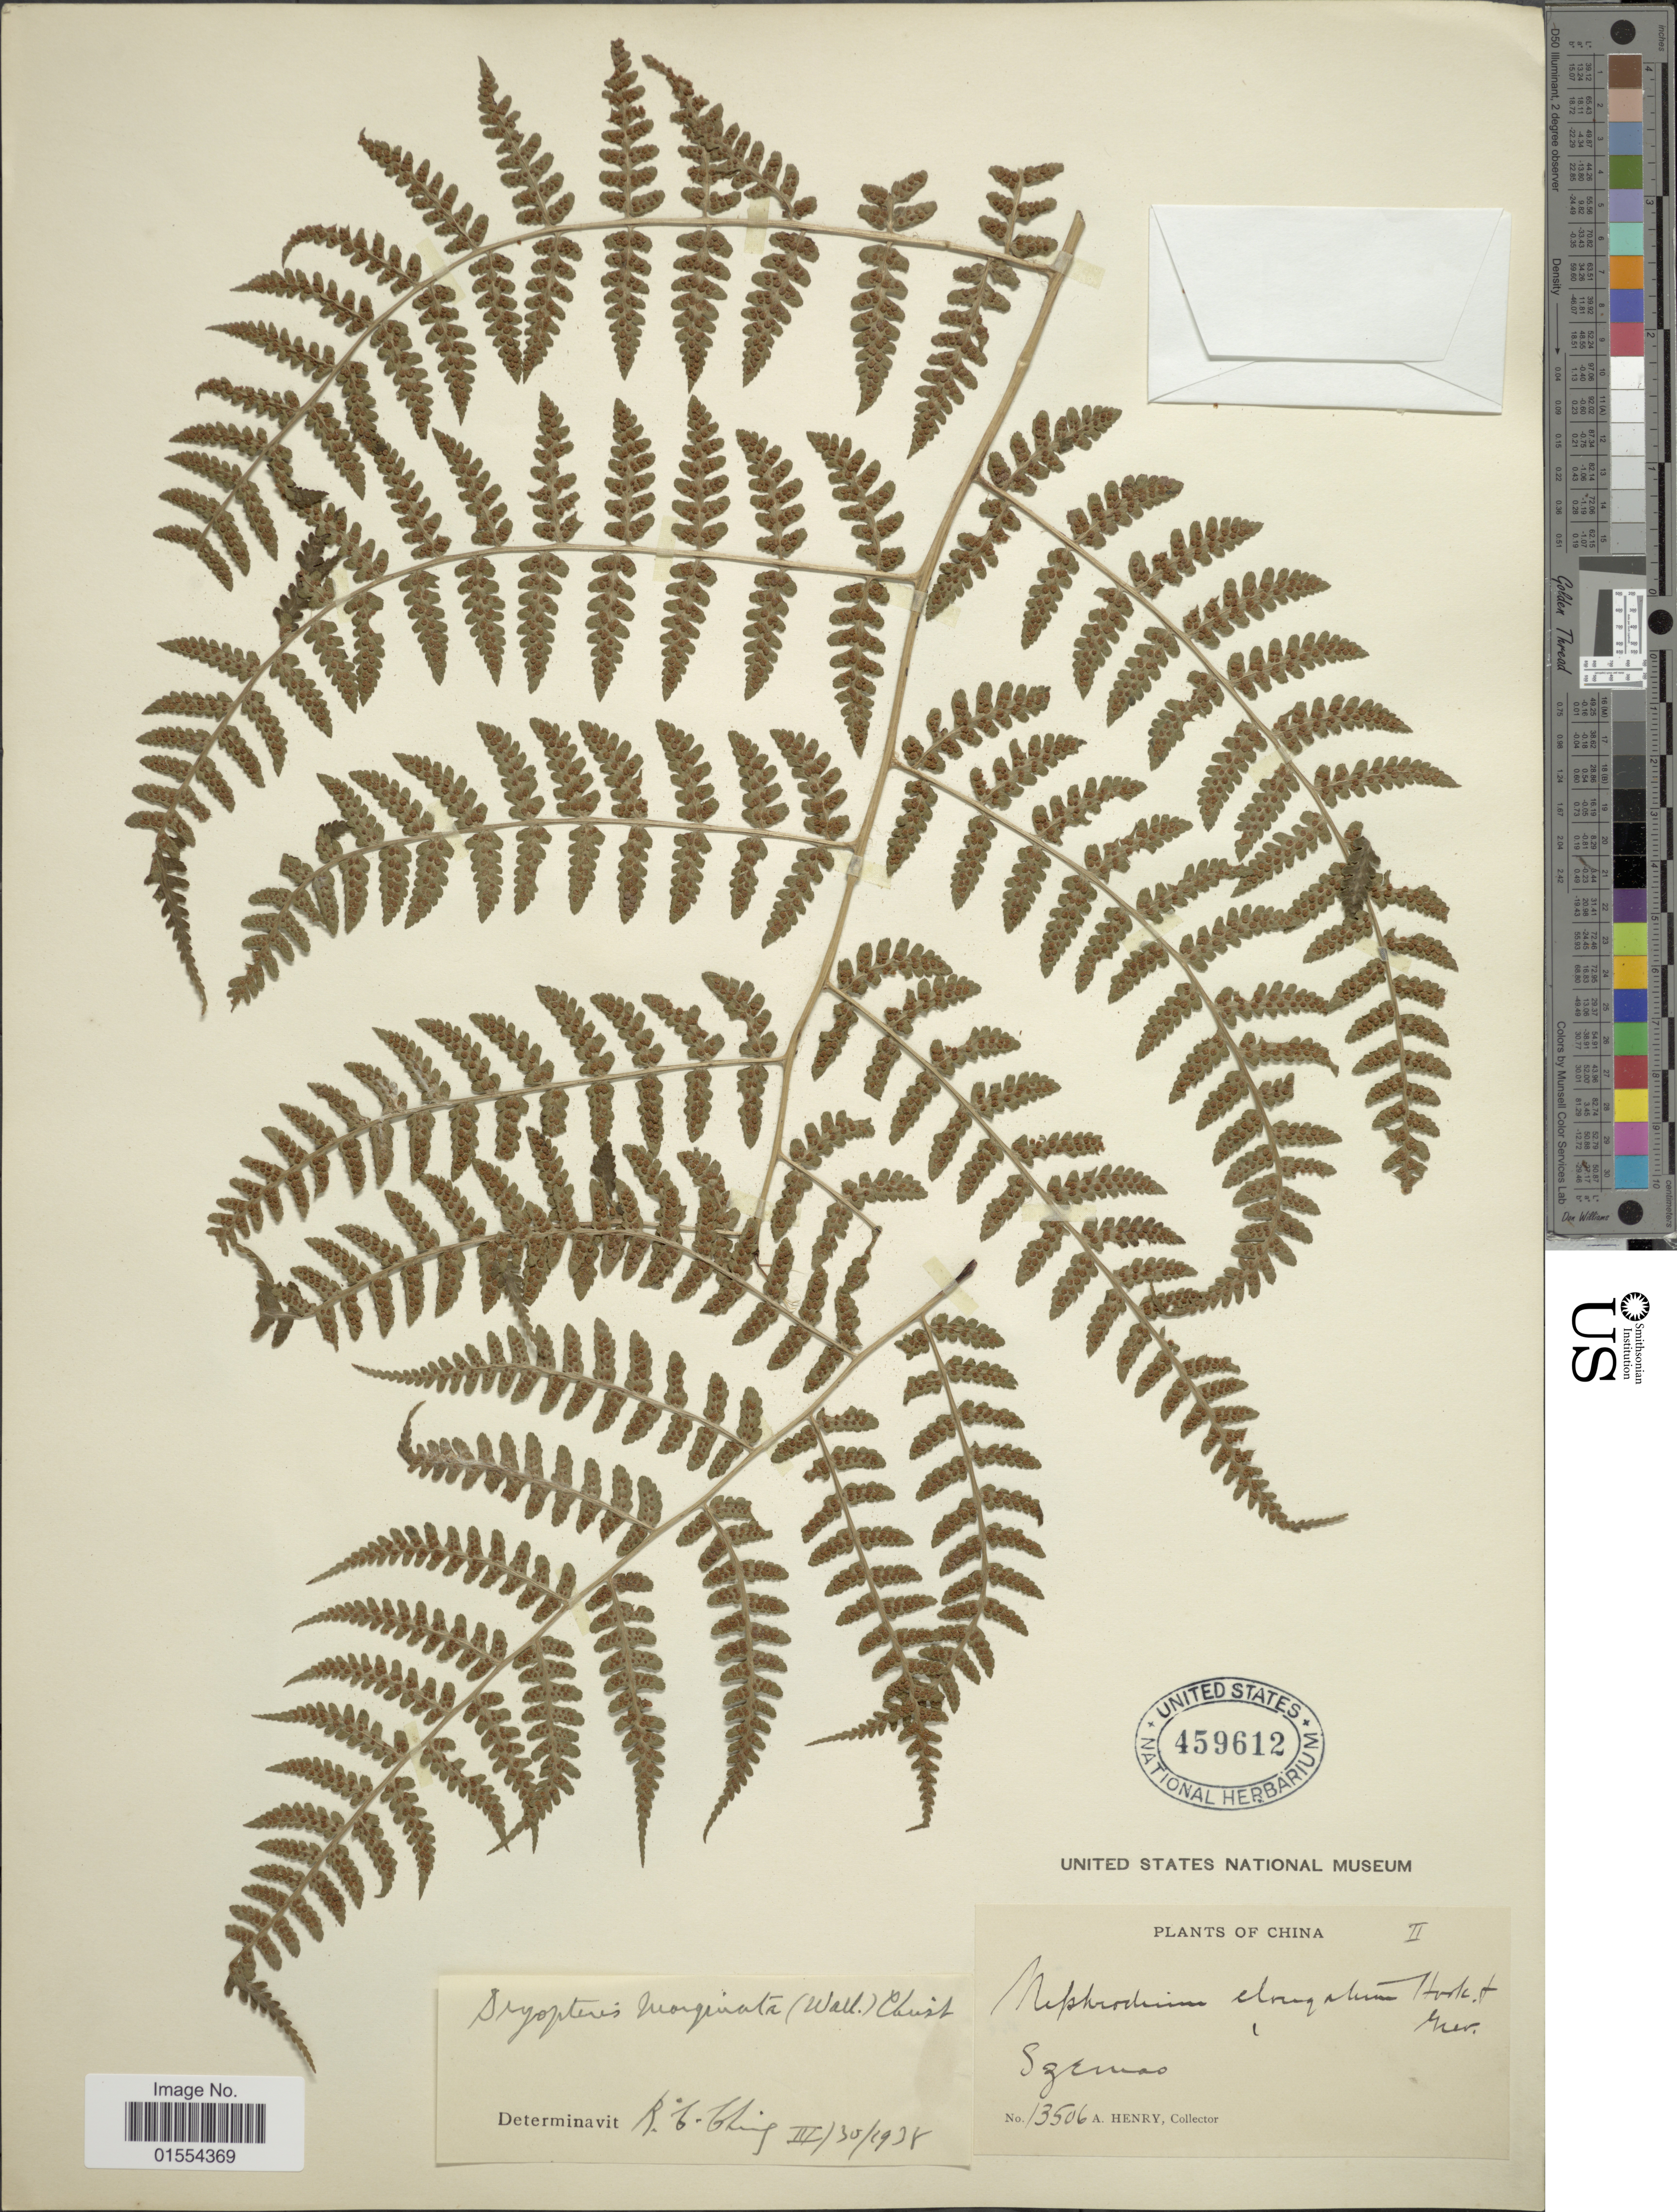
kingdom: Plantae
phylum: Tracheophyta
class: Polypodiopsida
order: Polypodiales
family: Dryopteridaceae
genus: Dryopteris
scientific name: Dryopteris marginata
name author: Christ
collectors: A. Henry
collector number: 13506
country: China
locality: China. Szemao.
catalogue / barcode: US 459612